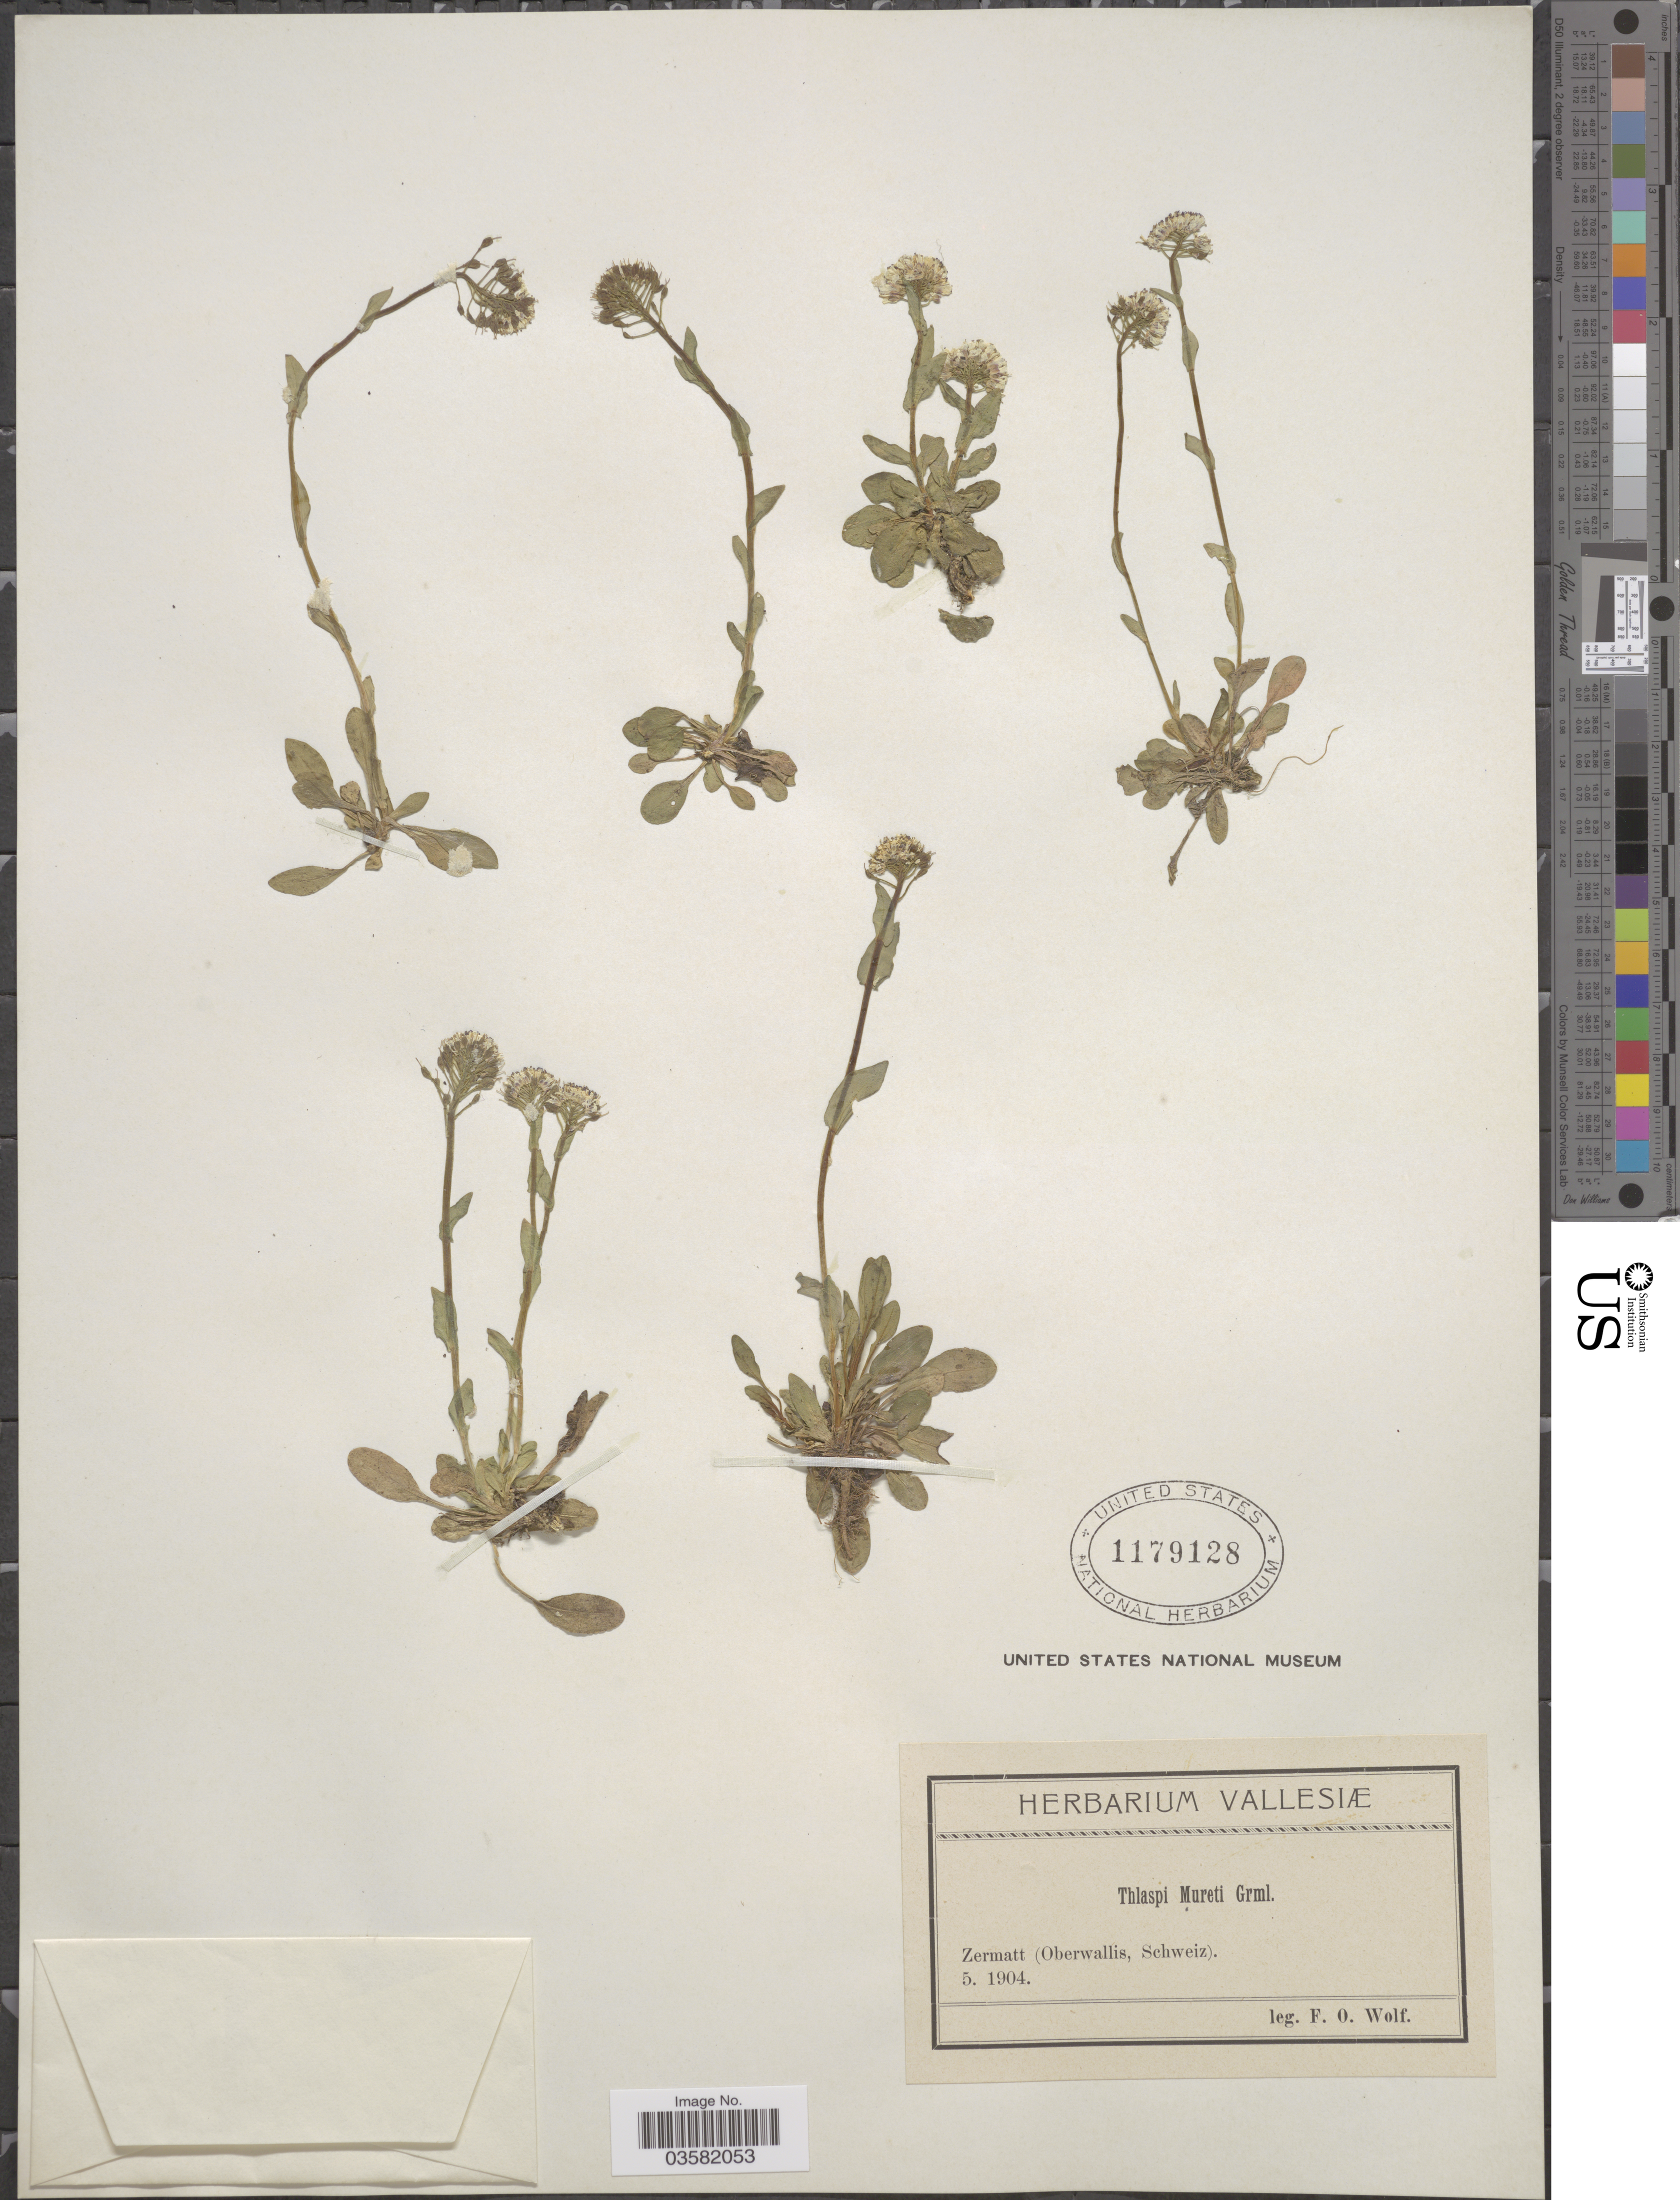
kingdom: Plantae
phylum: Tracheophyta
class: Magnoliopsida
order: Brassicales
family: Brassicaceae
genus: Thlaspi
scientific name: Thlaspi muretii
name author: Gremli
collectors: F. Wolf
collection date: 1904-05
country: Switzerland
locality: Zermatt (Oberwallis, Schweiz).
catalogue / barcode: US 1179128